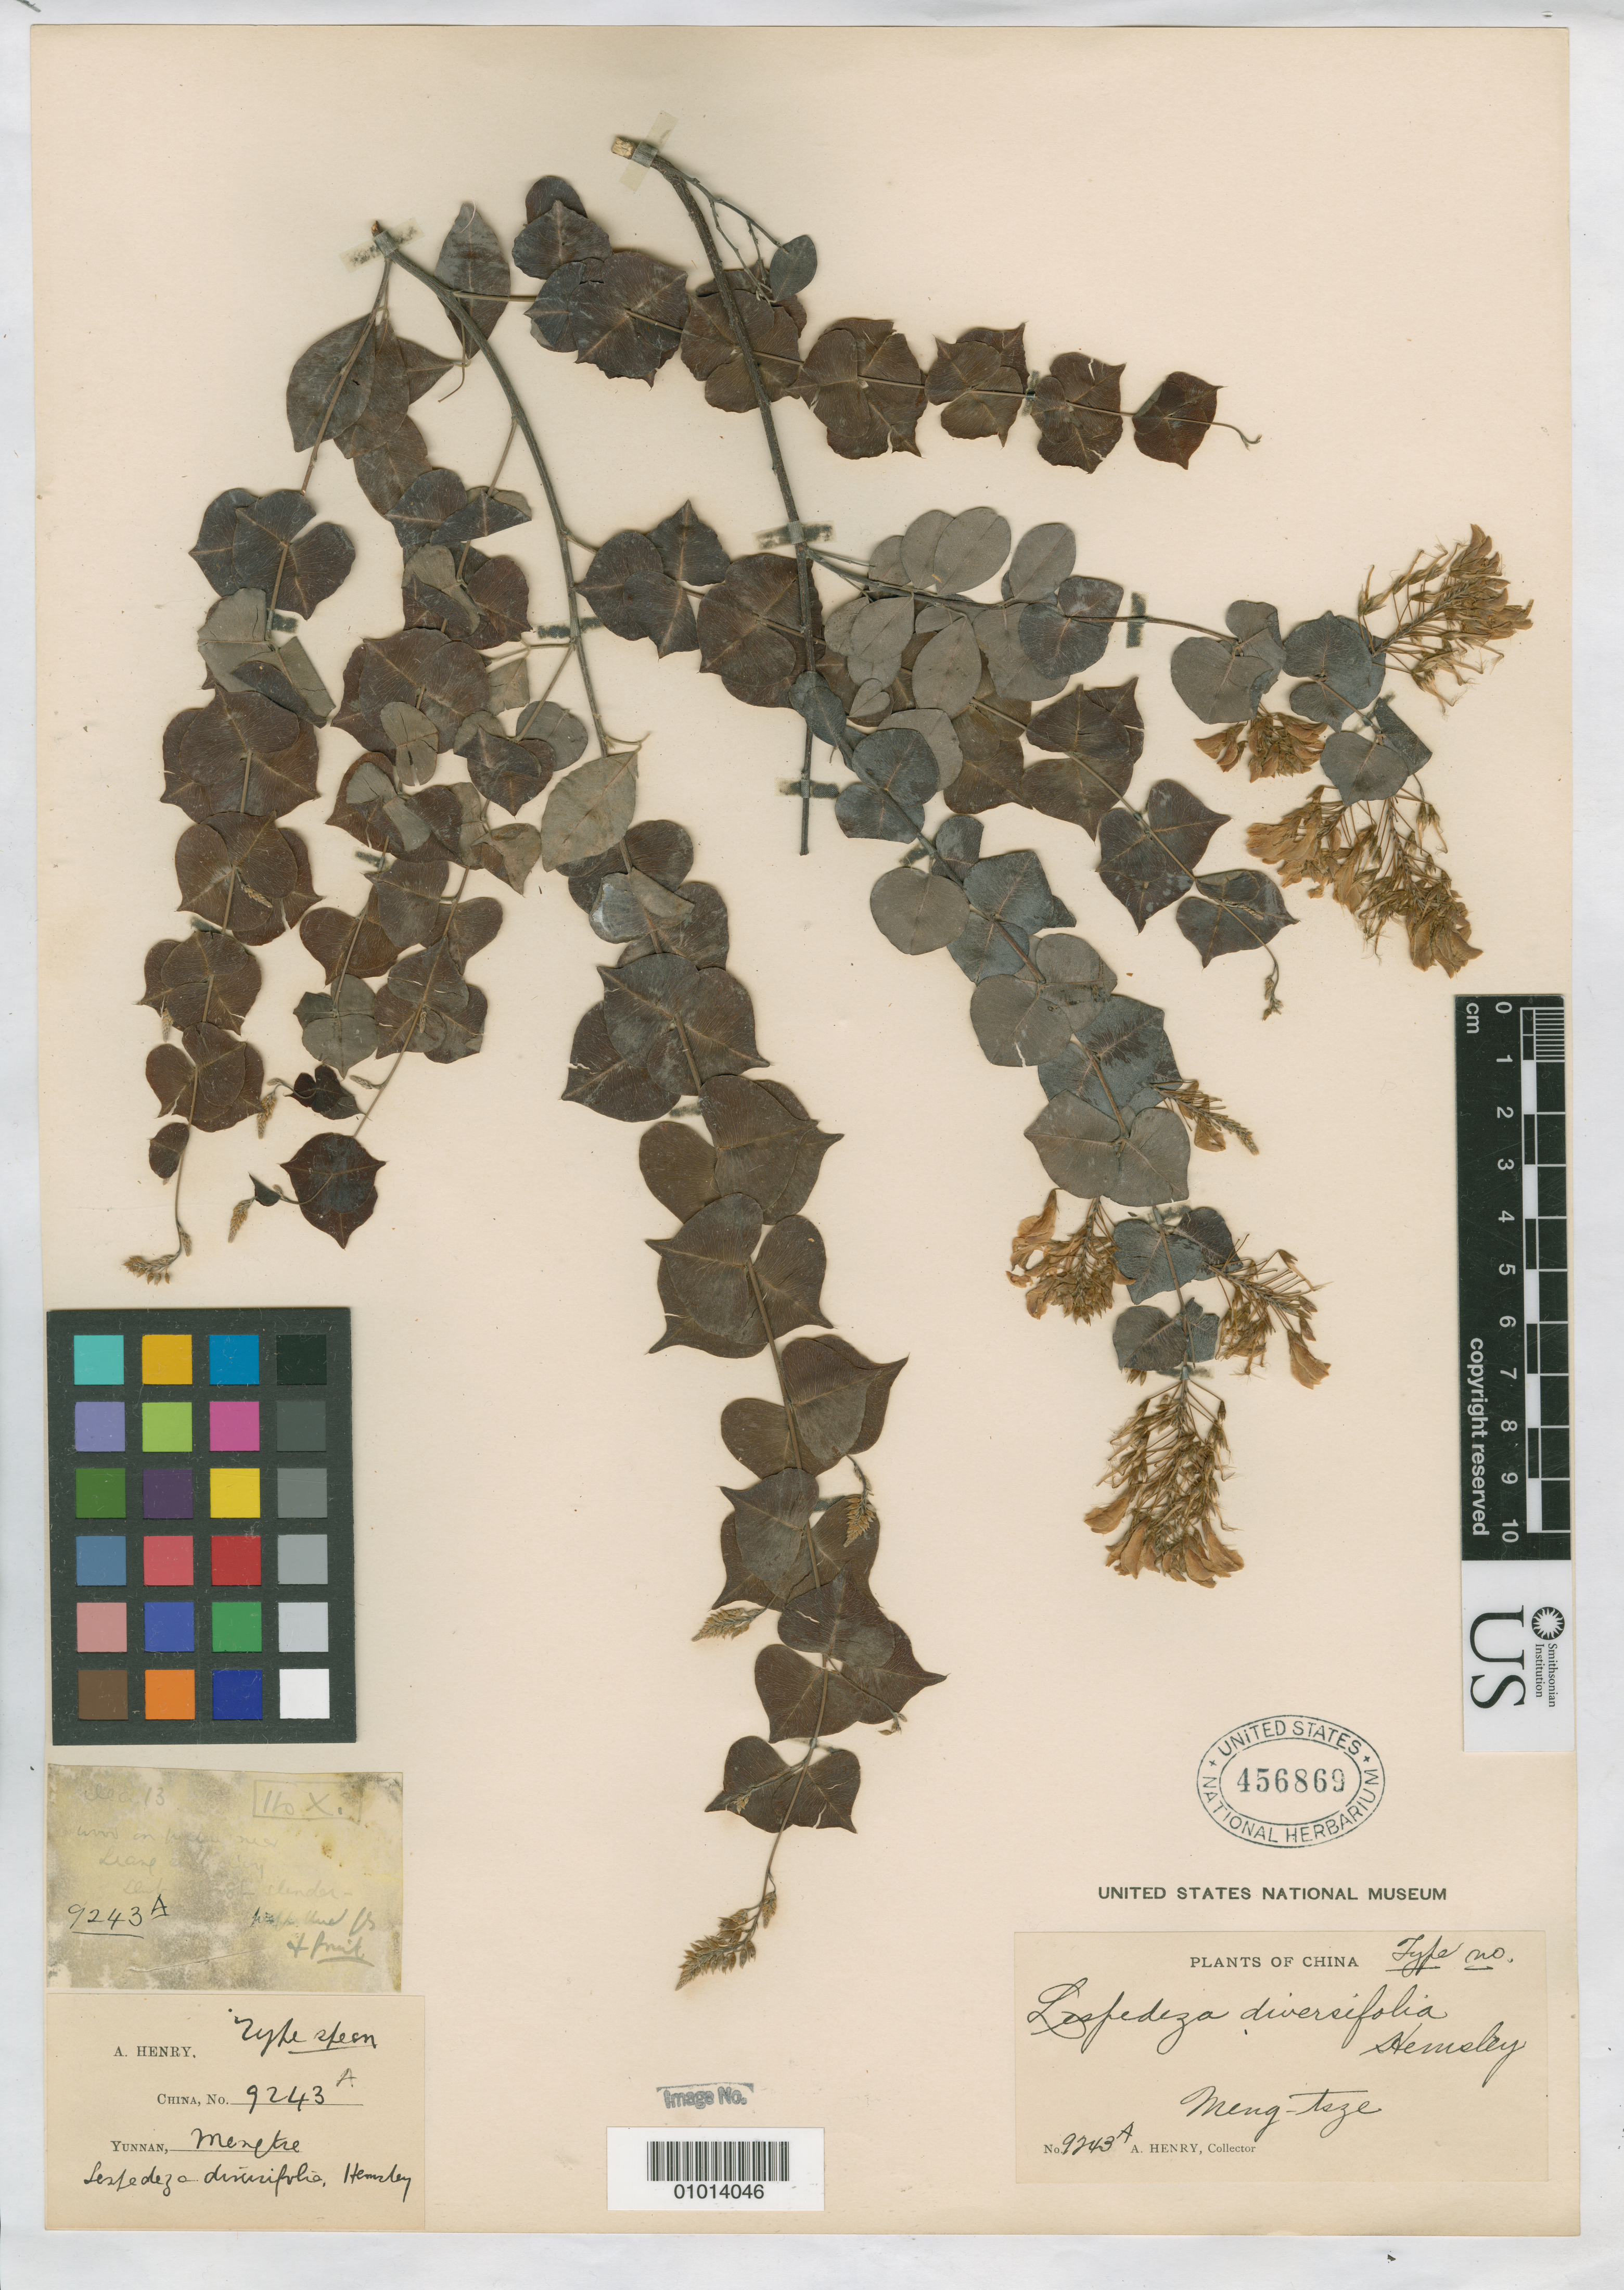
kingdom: Plantae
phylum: Tracheophyta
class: Magnoliopsida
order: Fabales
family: Fabaceae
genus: Lespedeza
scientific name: Lespedeza diversifolia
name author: Hemsl.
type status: Type Collection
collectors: A. Henry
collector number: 9243 A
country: China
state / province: Yunnan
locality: Mengzi.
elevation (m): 1500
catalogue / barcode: US 456869